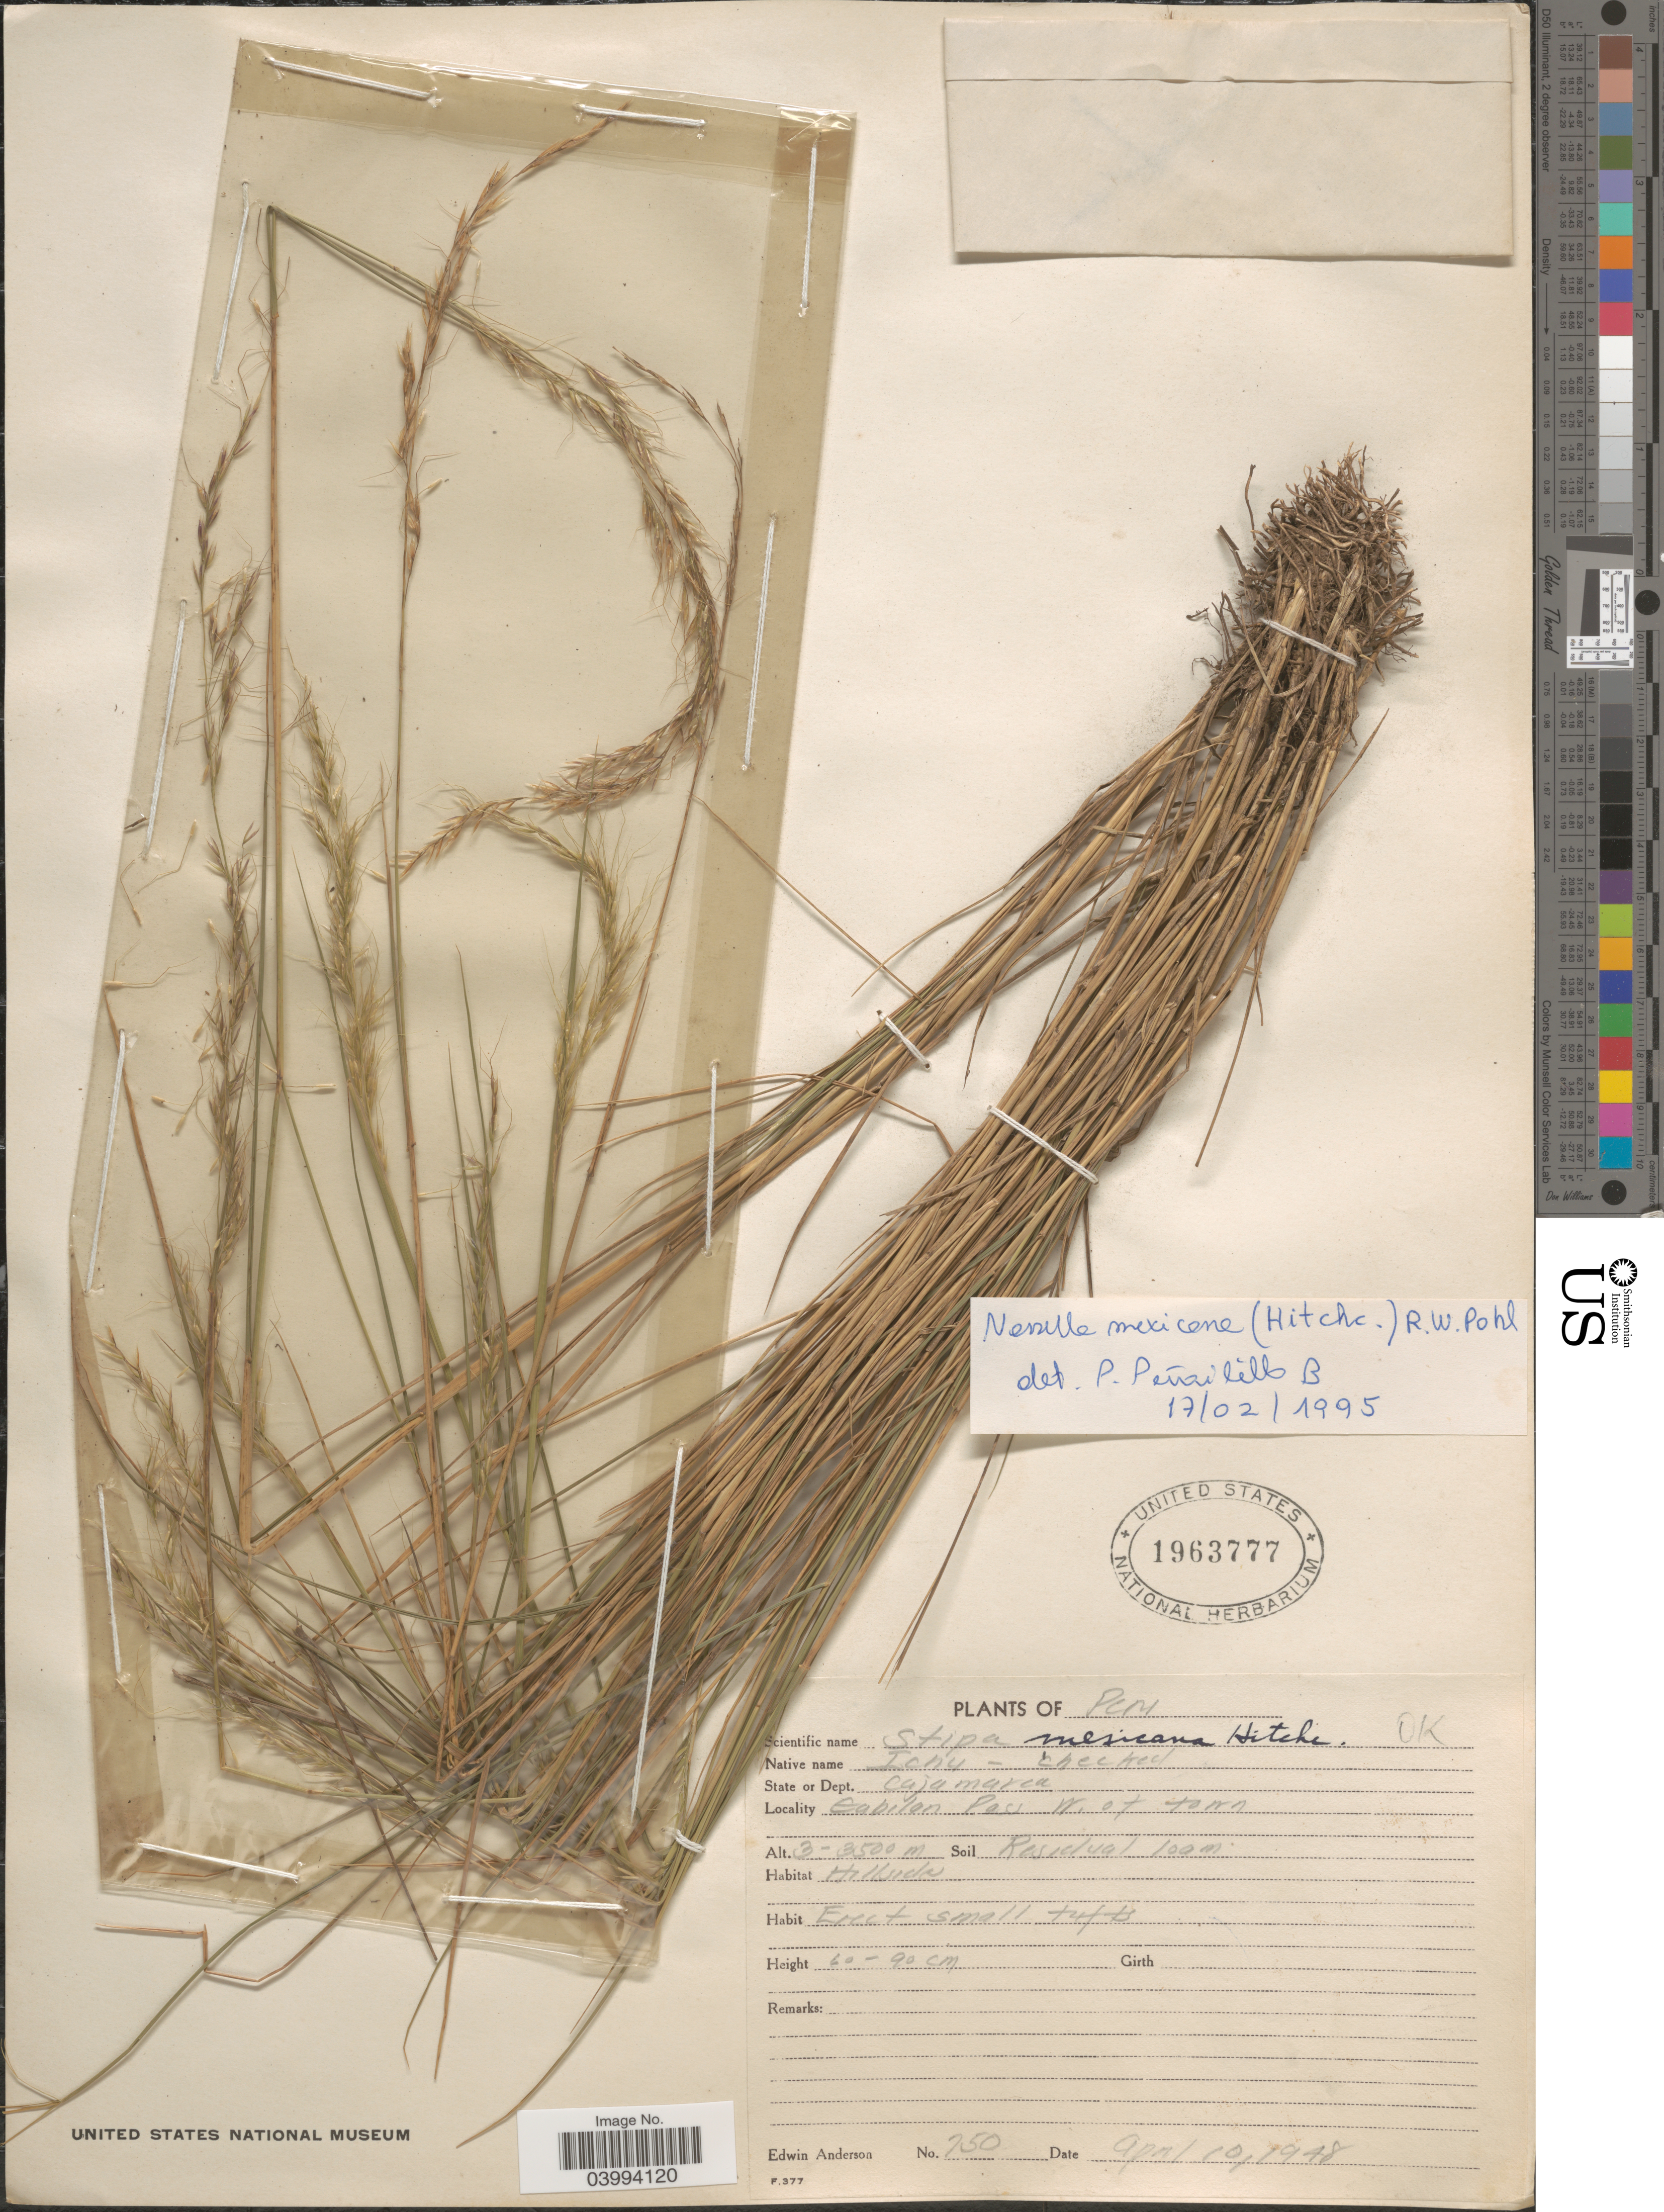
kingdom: Plantae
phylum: Tracheophyta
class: Liliopsida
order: Poales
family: Poaceae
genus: Nassella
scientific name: Nassella mexicana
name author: (Hitchc.) R.W. Pohl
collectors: E. Anderson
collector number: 750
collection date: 1948-04-10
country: Peru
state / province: Cajamarca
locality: Dept. Cajamarca. Gavilán Pass W. of town.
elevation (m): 3000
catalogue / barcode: US 1963777